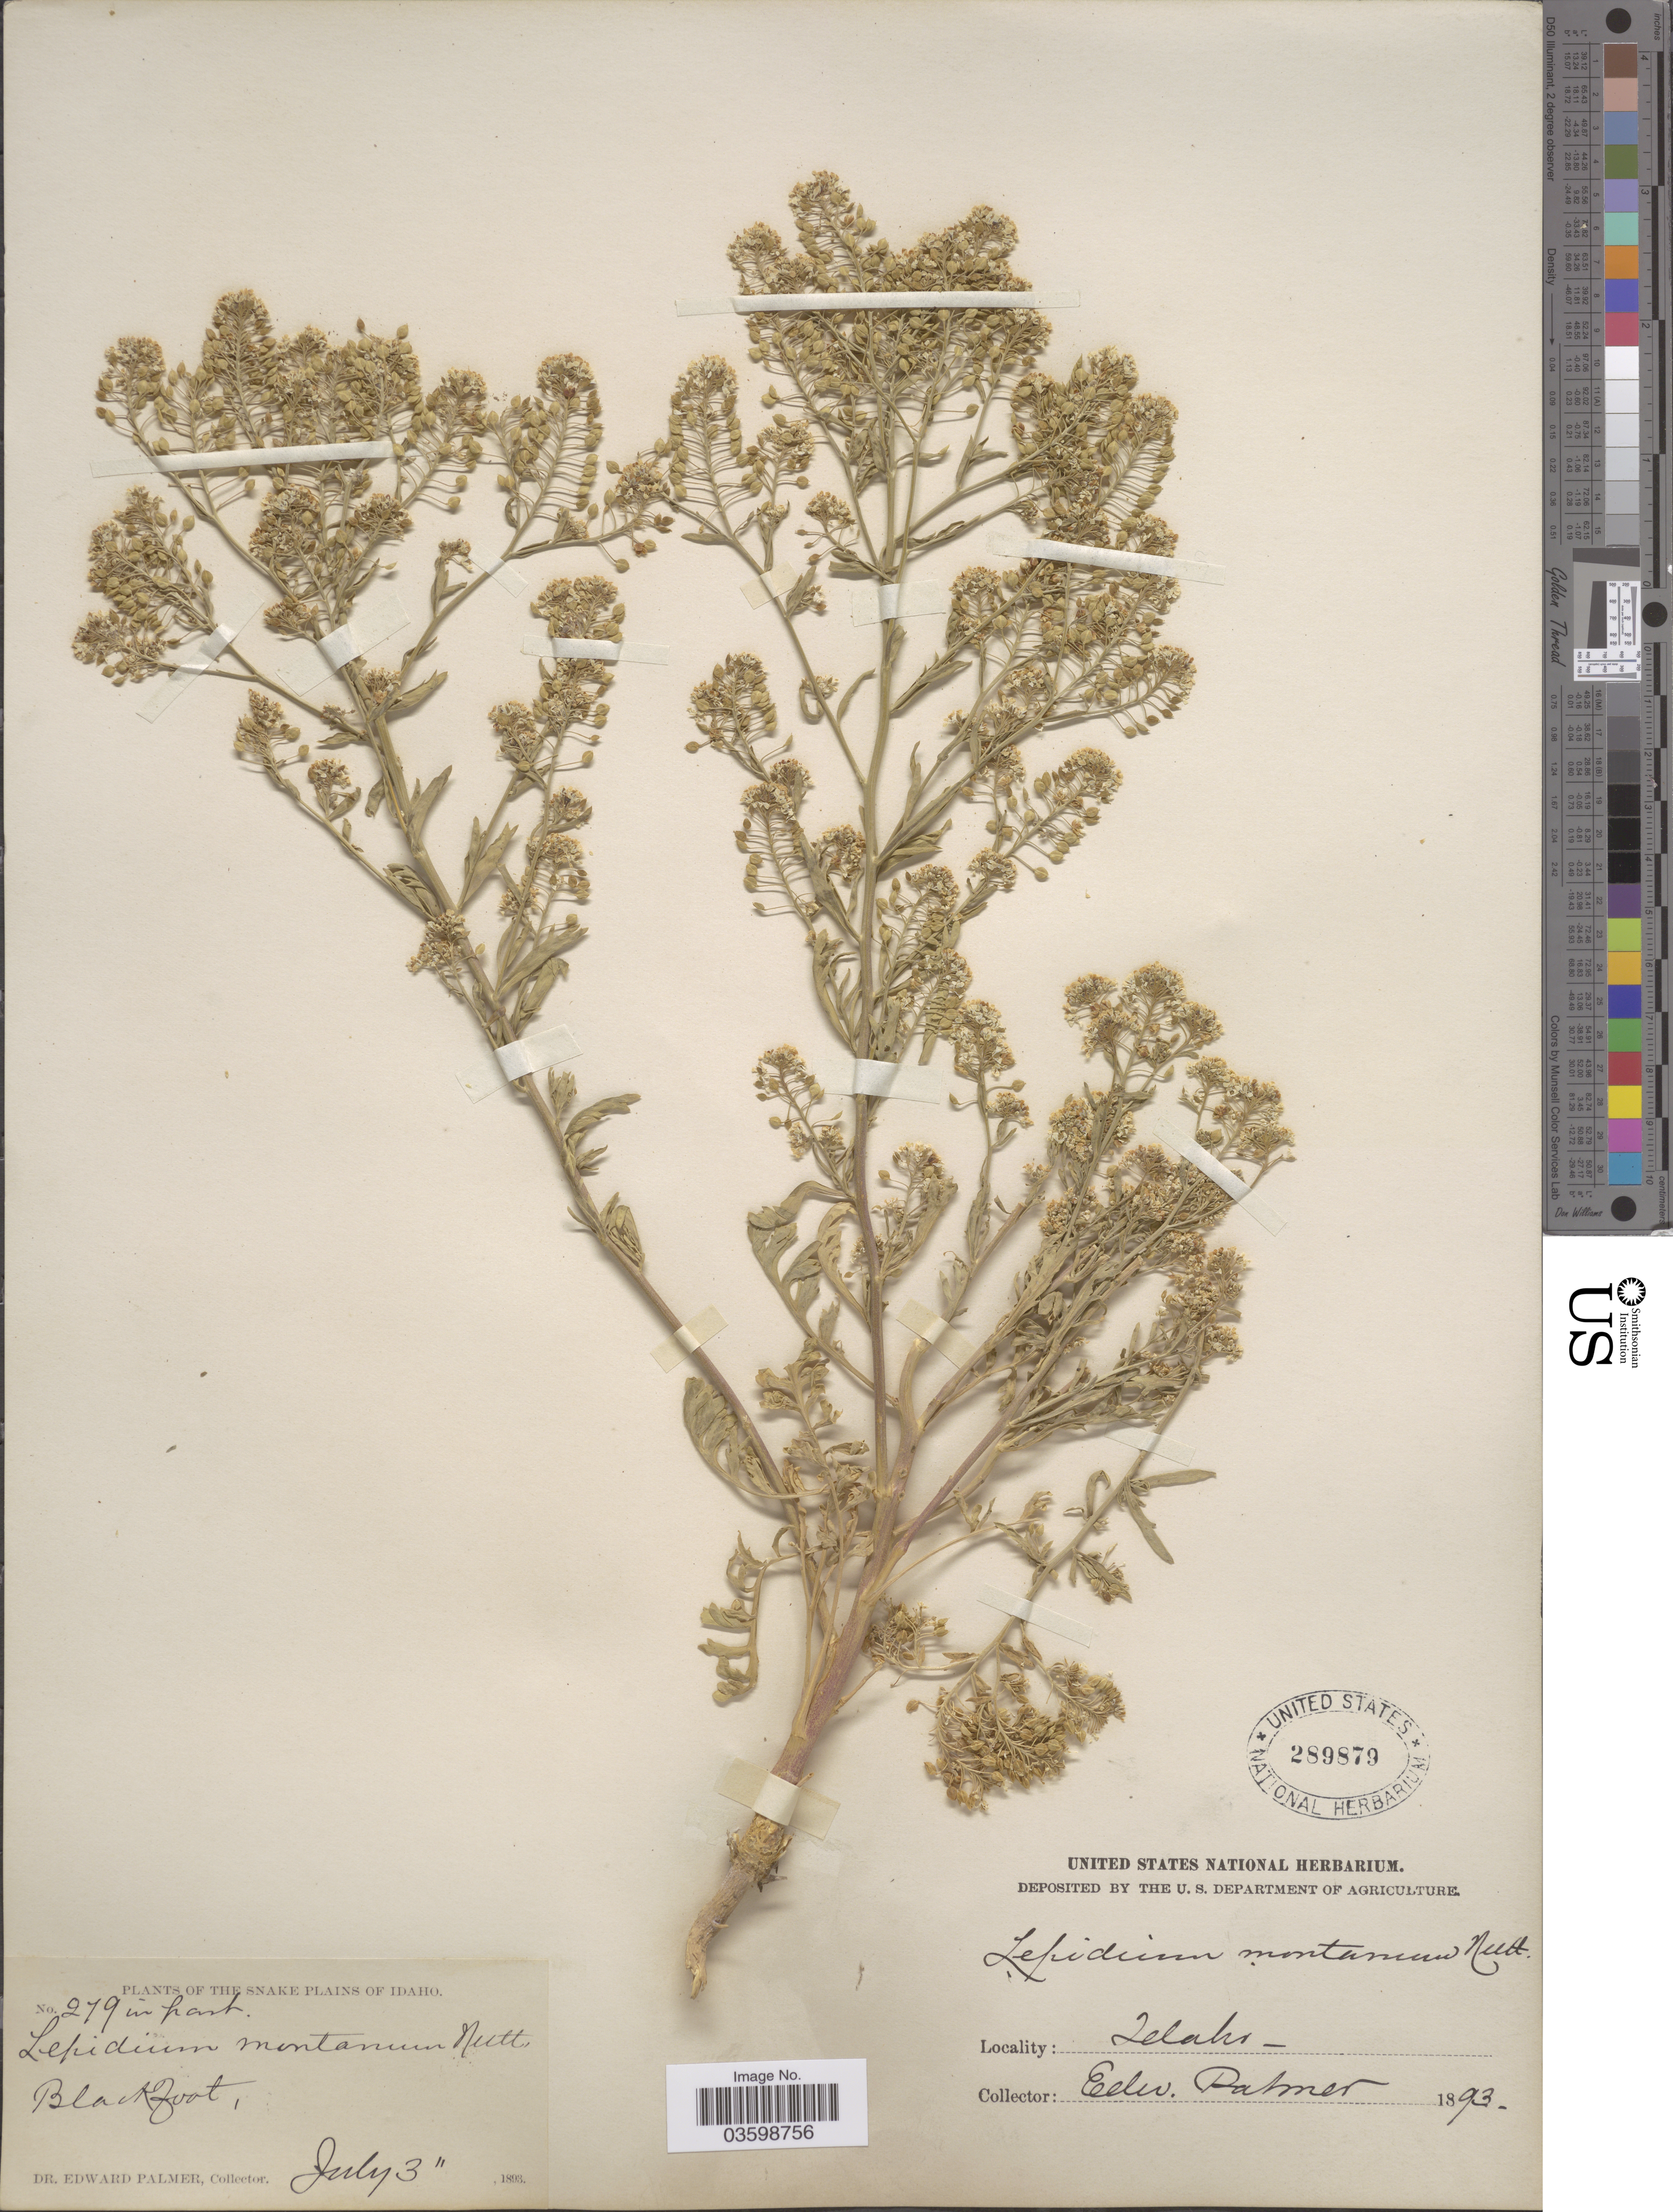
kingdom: Plantae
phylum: Tracheophyta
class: Magnoliopsida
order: Brassicales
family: Brassicaceae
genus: Lepidium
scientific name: Lepidium montanum var. stenocarpum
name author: Thell.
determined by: Al-Shehbaz, I. A., (MO), Missouri Botanical Garden (UNITED STATES)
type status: Isotype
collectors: E. Palmer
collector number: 279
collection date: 1893-07-03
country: United States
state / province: Idaho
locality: The Snake Plains of Idaho. Blackfoot.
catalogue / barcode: US 289879